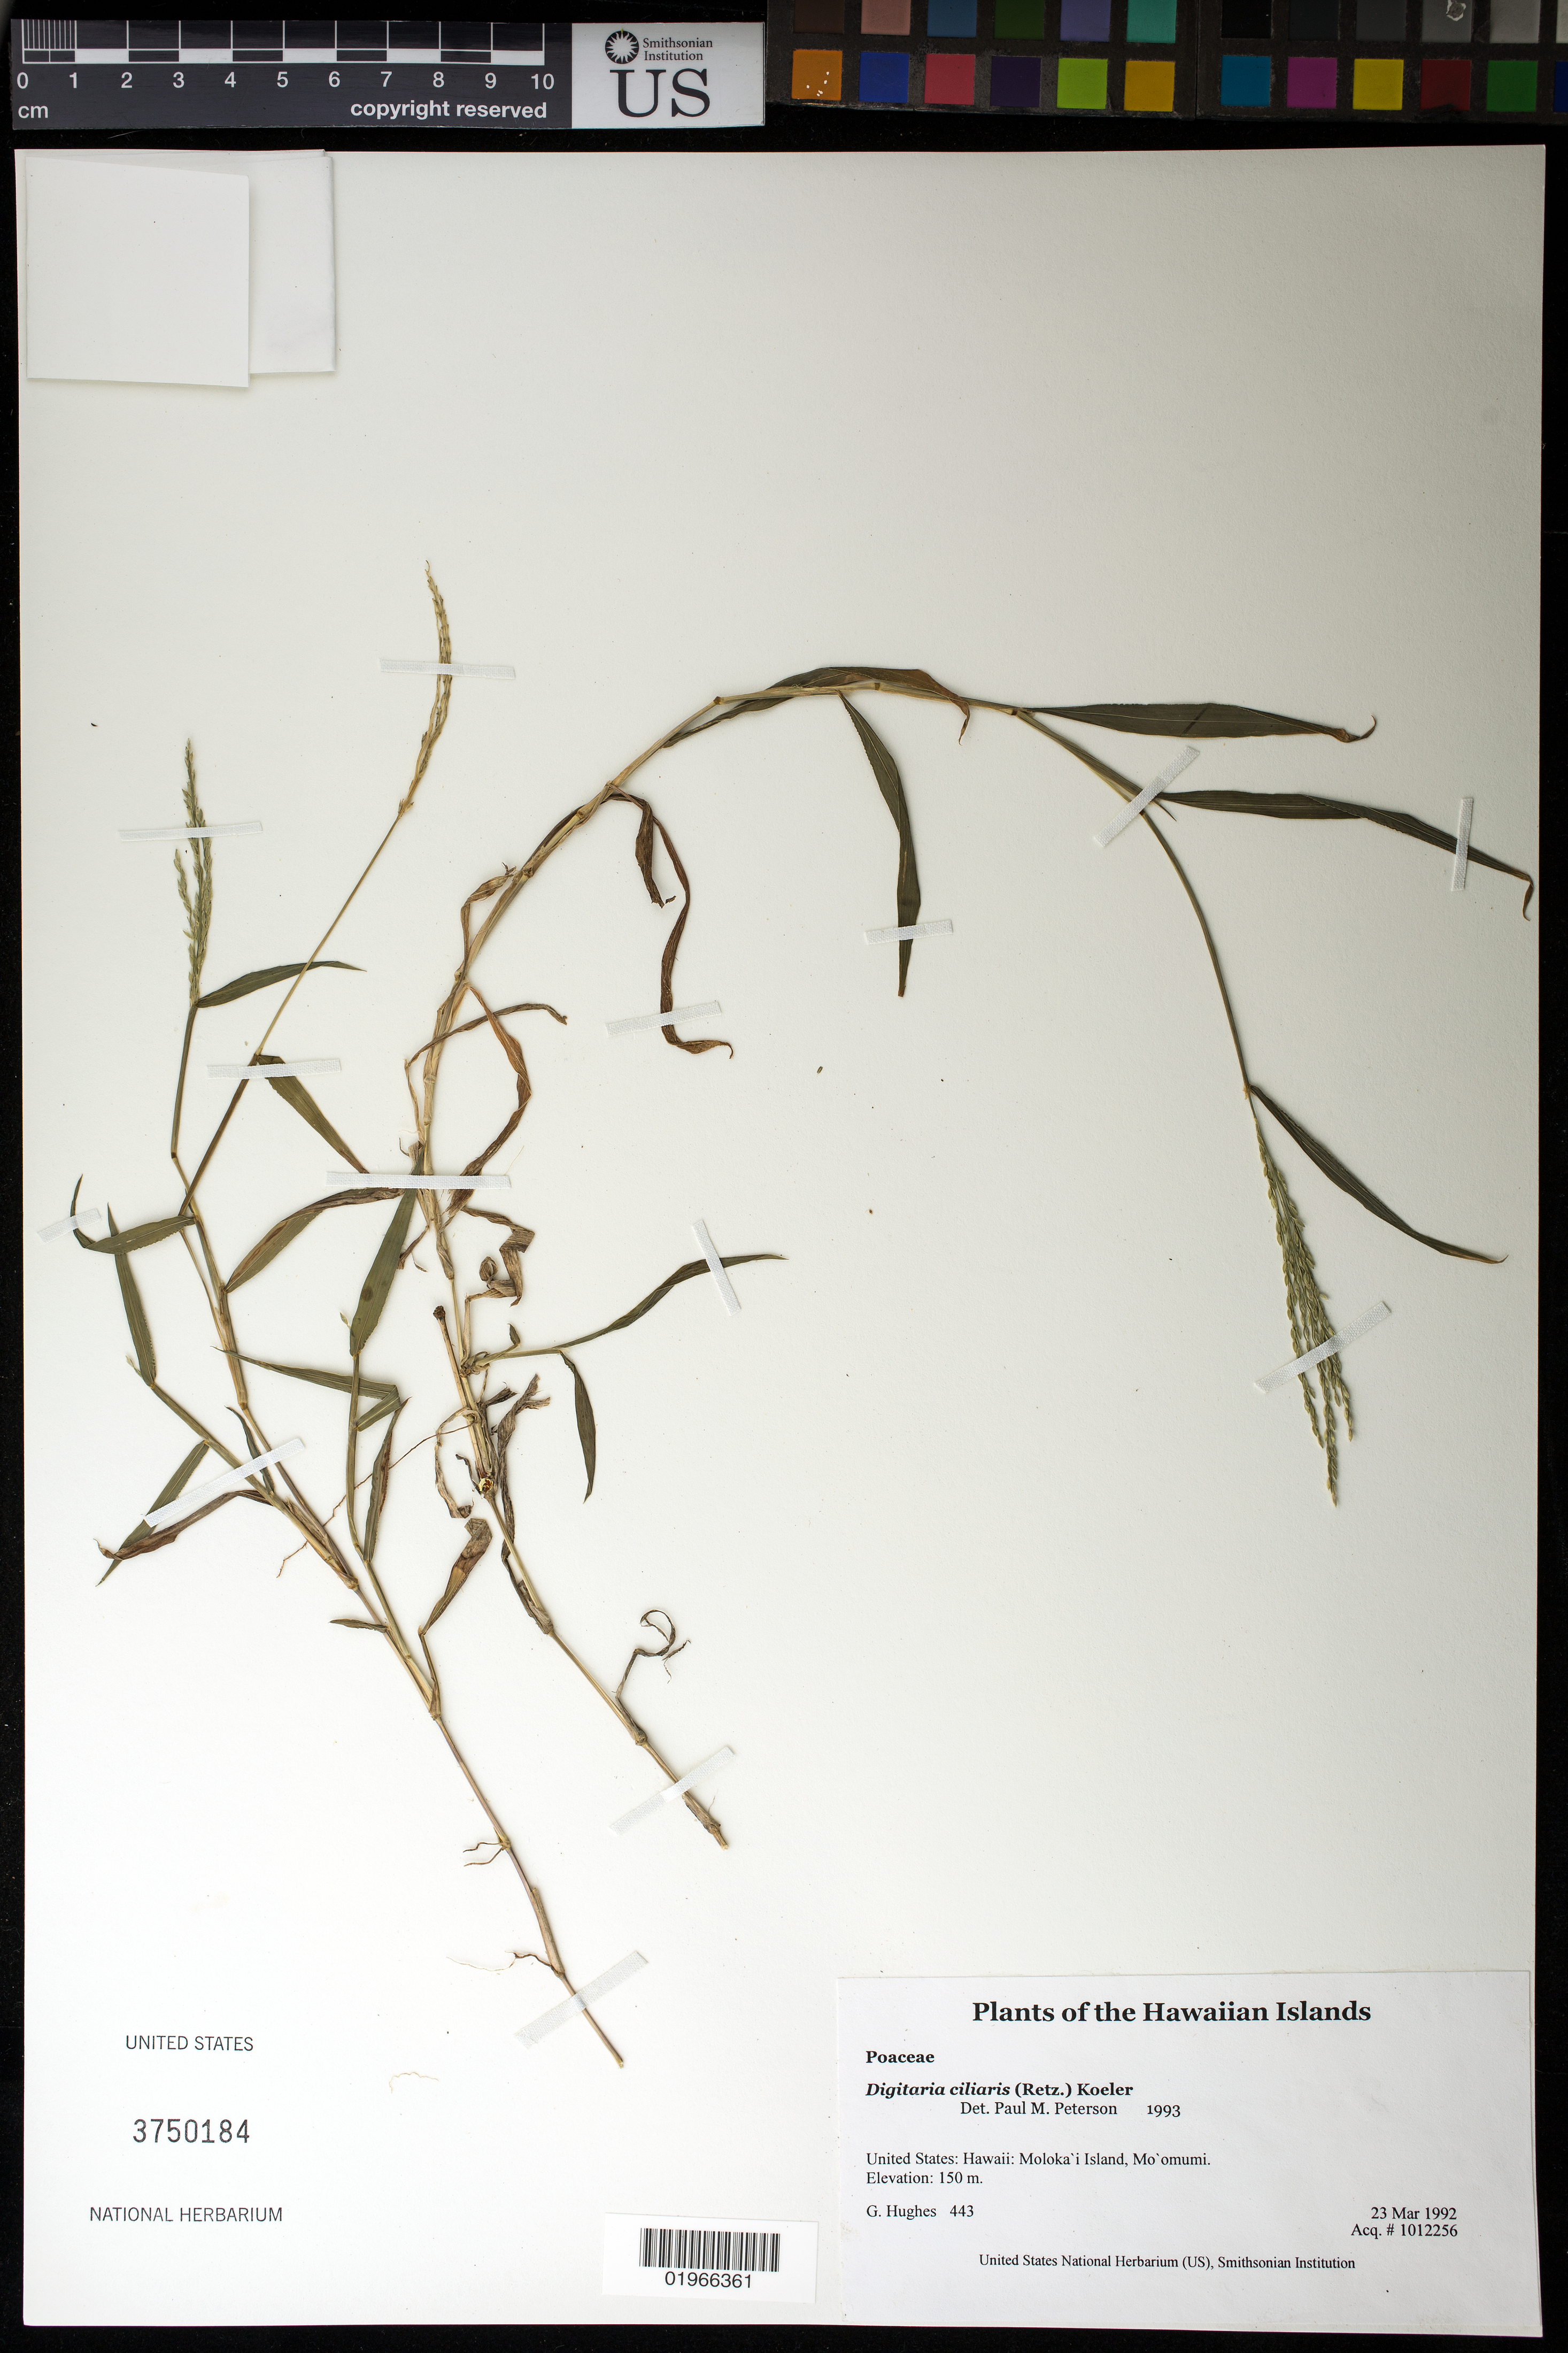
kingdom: Plantae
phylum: Tracheophyta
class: Liliopsida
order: Poales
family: Poaceae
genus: Digitaria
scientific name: Digitaria ciliaris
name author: (Retz.) Koeler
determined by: Peterson, Paul M., (BOT), Smithsonian Institution - National Museum of Natural History (UNITED STATES)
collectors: G. Hughes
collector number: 443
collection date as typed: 3-23-92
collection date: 1992-03-23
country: United States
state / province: Hawaii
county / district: Maui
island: Moloka'i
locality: Mo'omumi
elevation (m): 150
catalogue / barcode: US 3750184